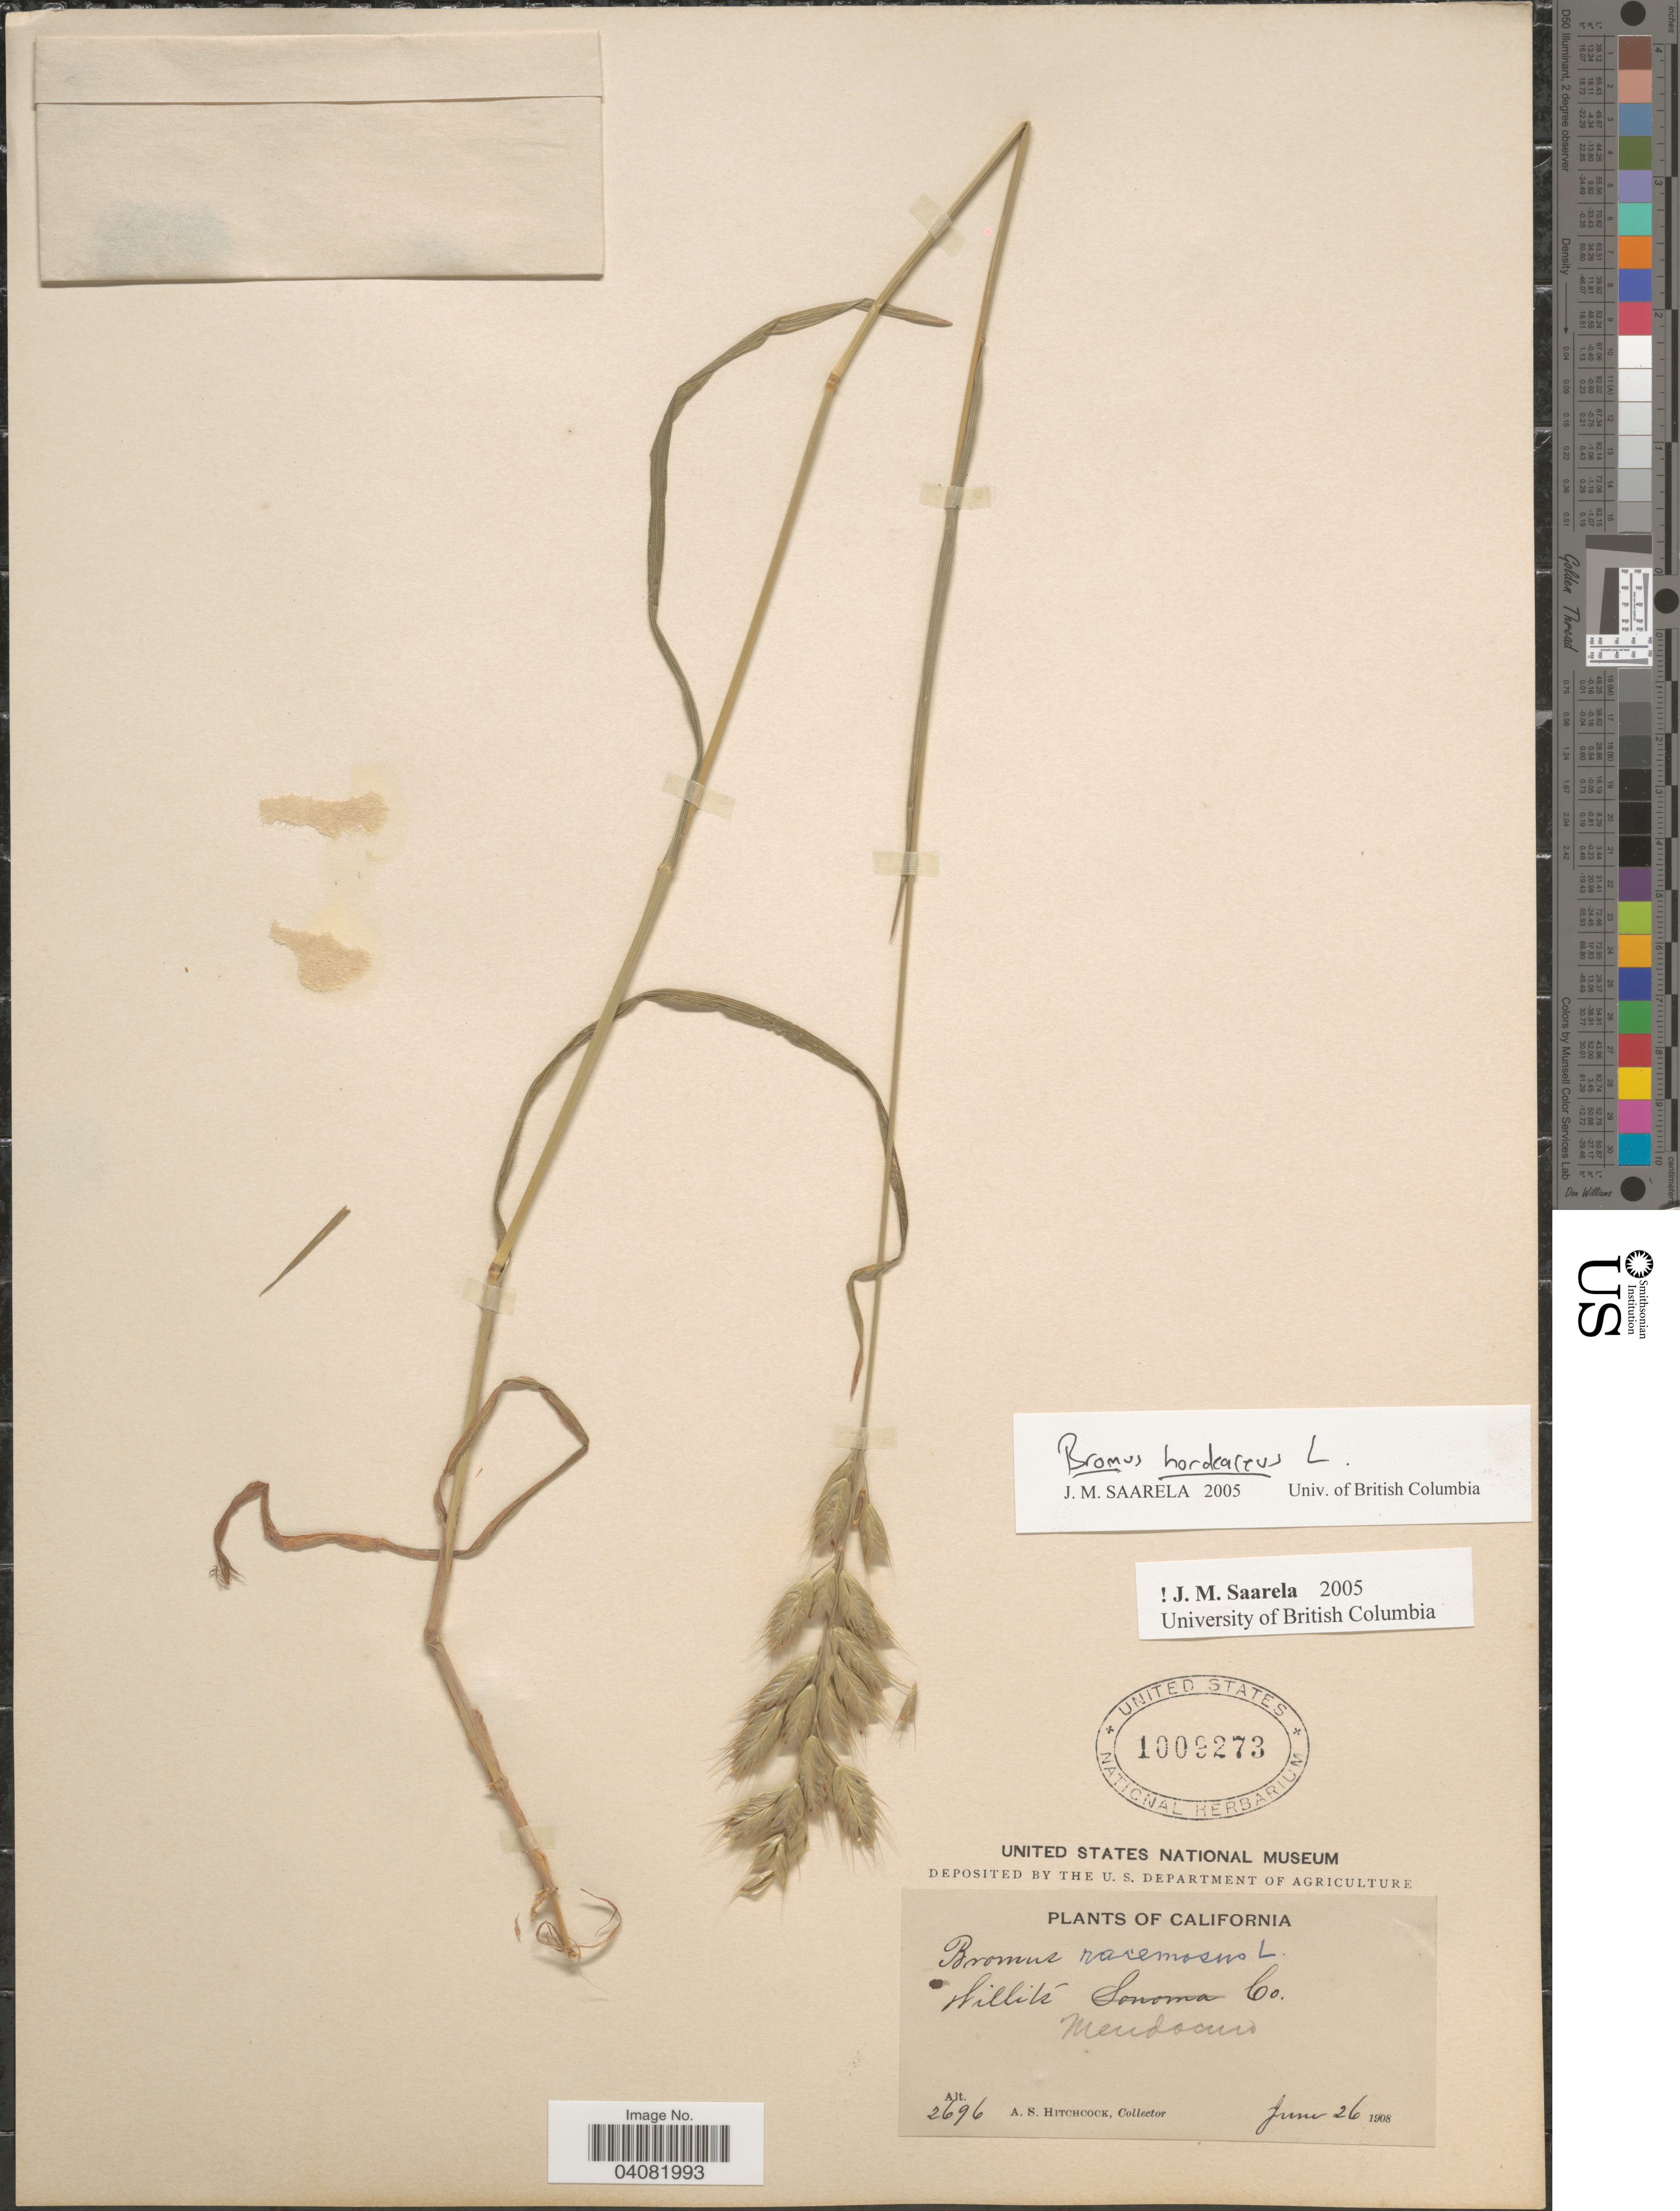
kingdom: Plantae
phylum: Tracheophyta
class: Liliopsida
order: Poales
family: Poaceae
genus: Bromus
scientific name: Bromus hordeaceus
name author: L.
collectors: A. S. Hitchcock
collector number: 2696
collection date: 1908-06-26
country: United States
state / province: California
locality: Willits Co. Meadows.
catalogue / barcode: US 1009273